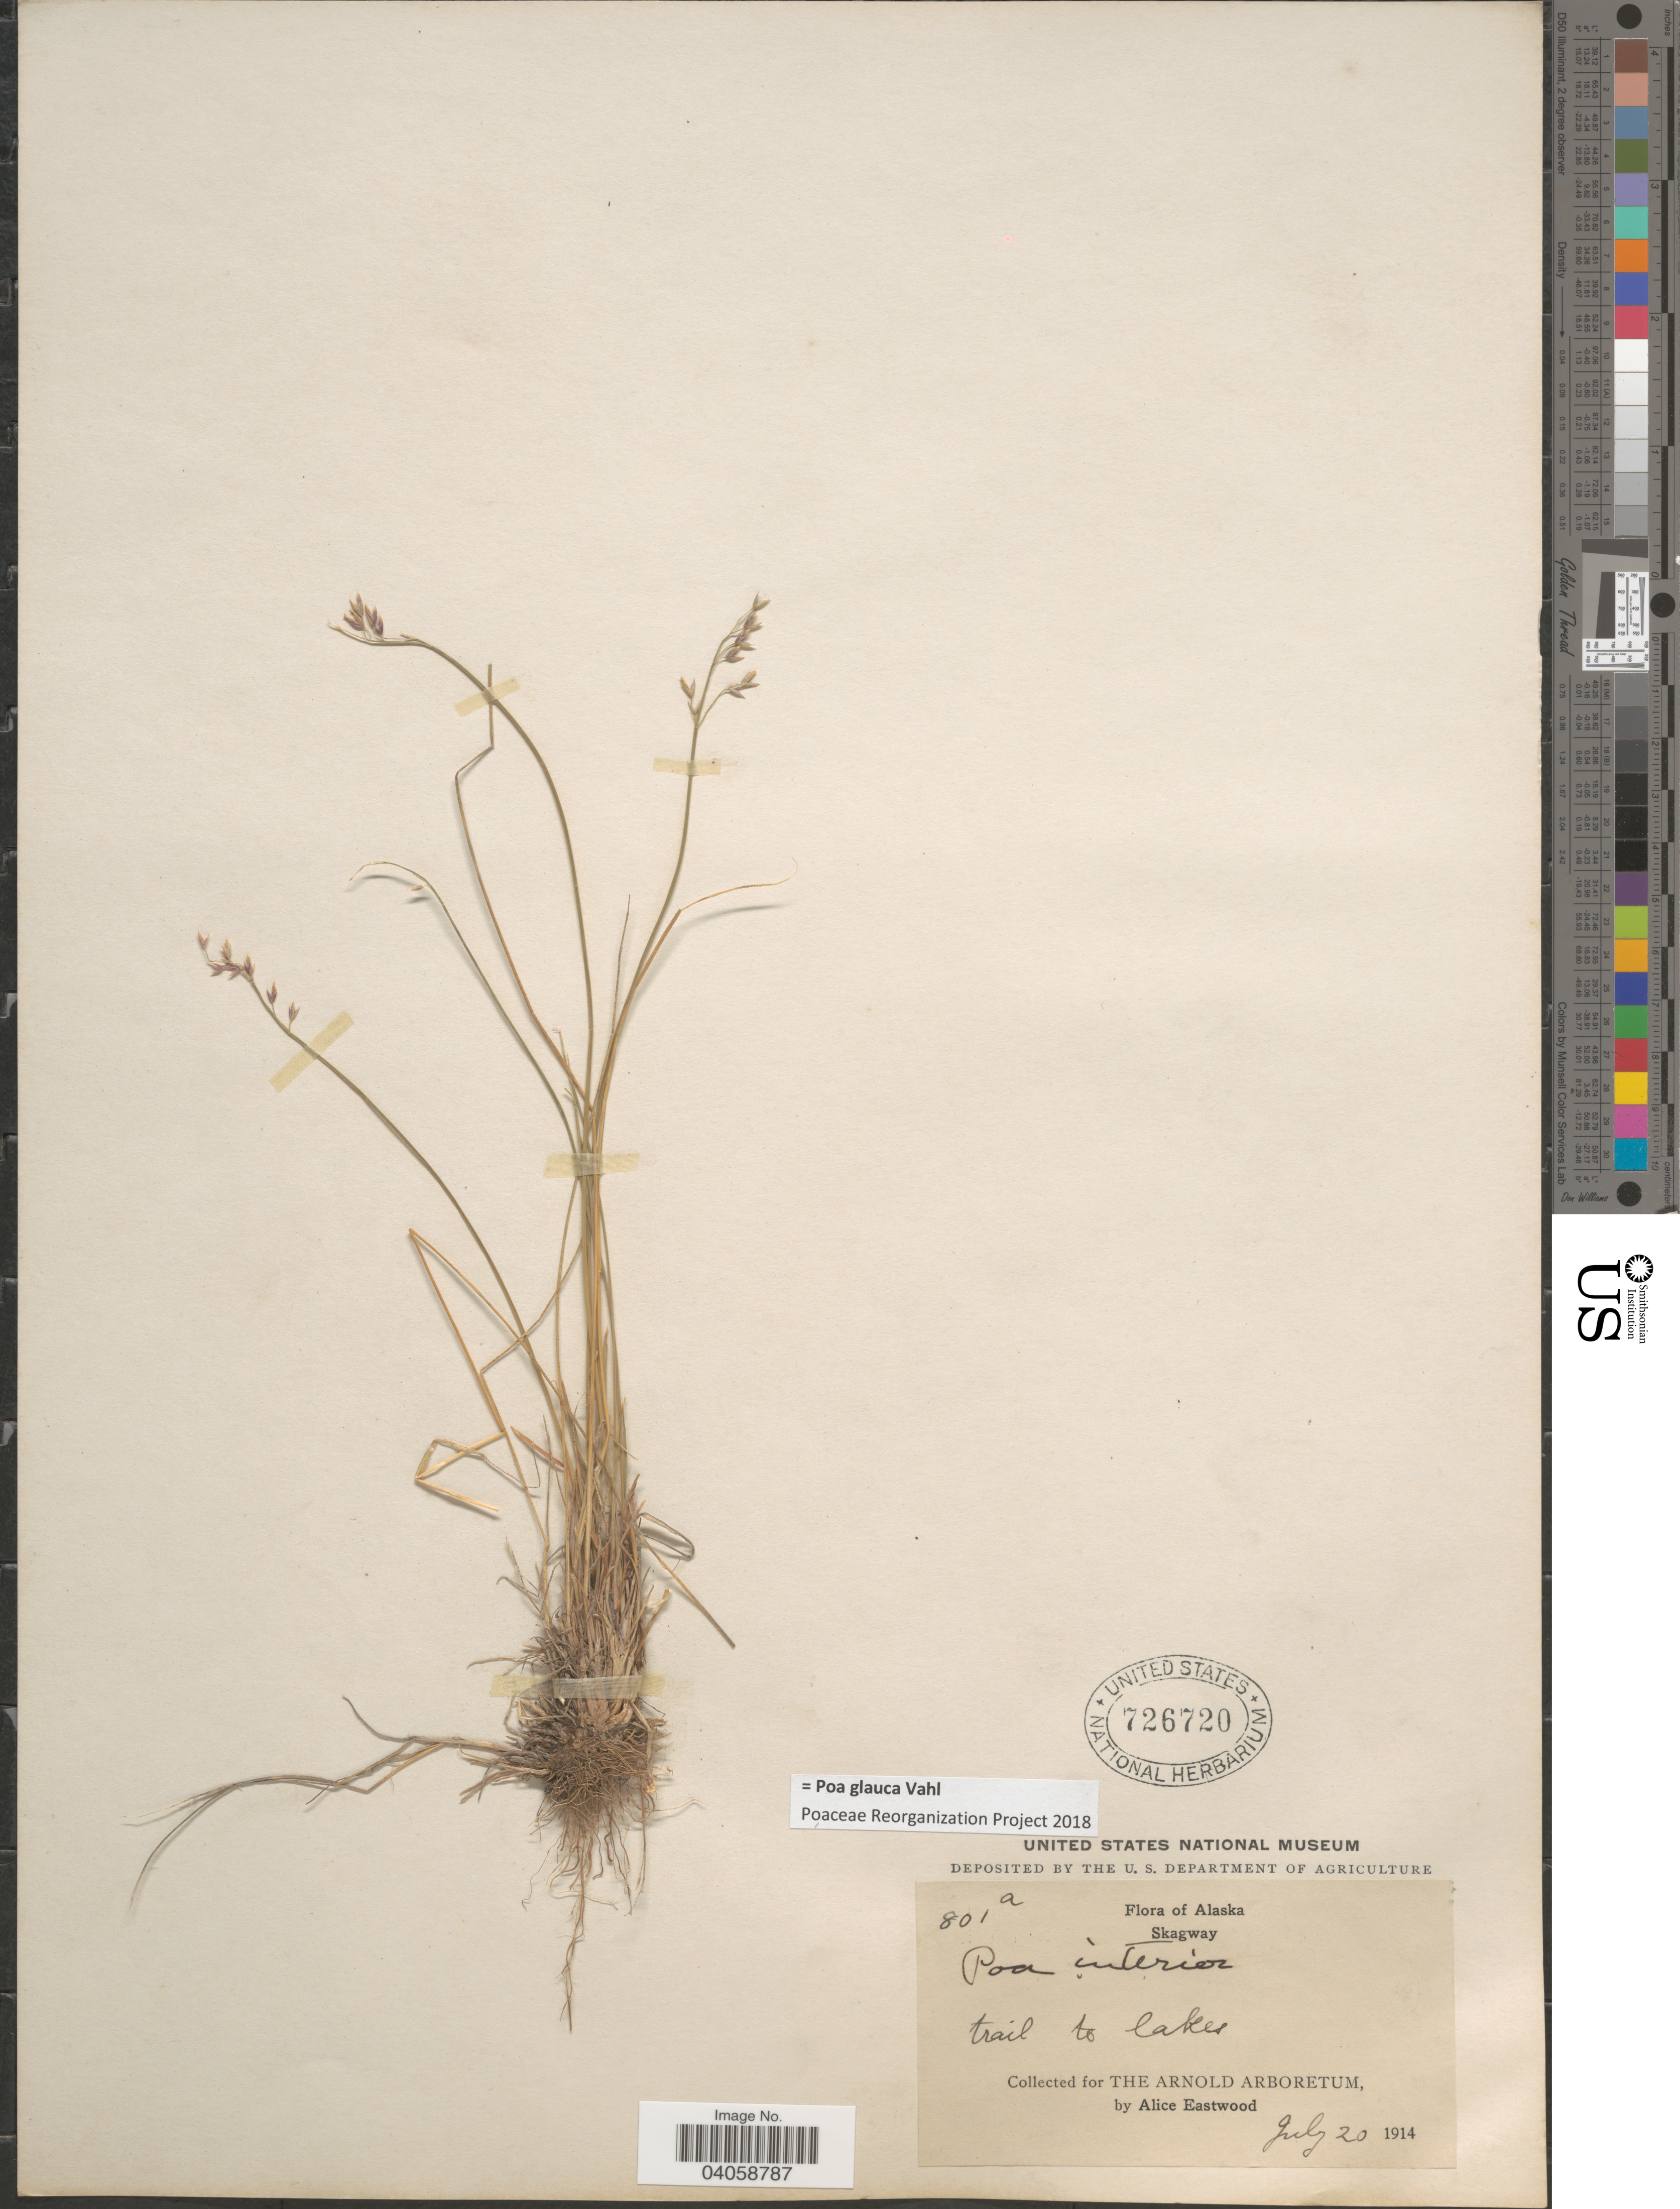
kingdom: Plantae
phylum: Tracheophyta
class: Liliopsida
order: Poales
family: Poaceae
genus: Poa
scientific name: Poa glauca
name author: Vahl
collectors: A. Eastwood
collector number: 801a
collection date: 1914-07-20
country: United States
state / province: Alaska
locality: Skagway. Trail to lakes.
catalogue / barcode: US 726720